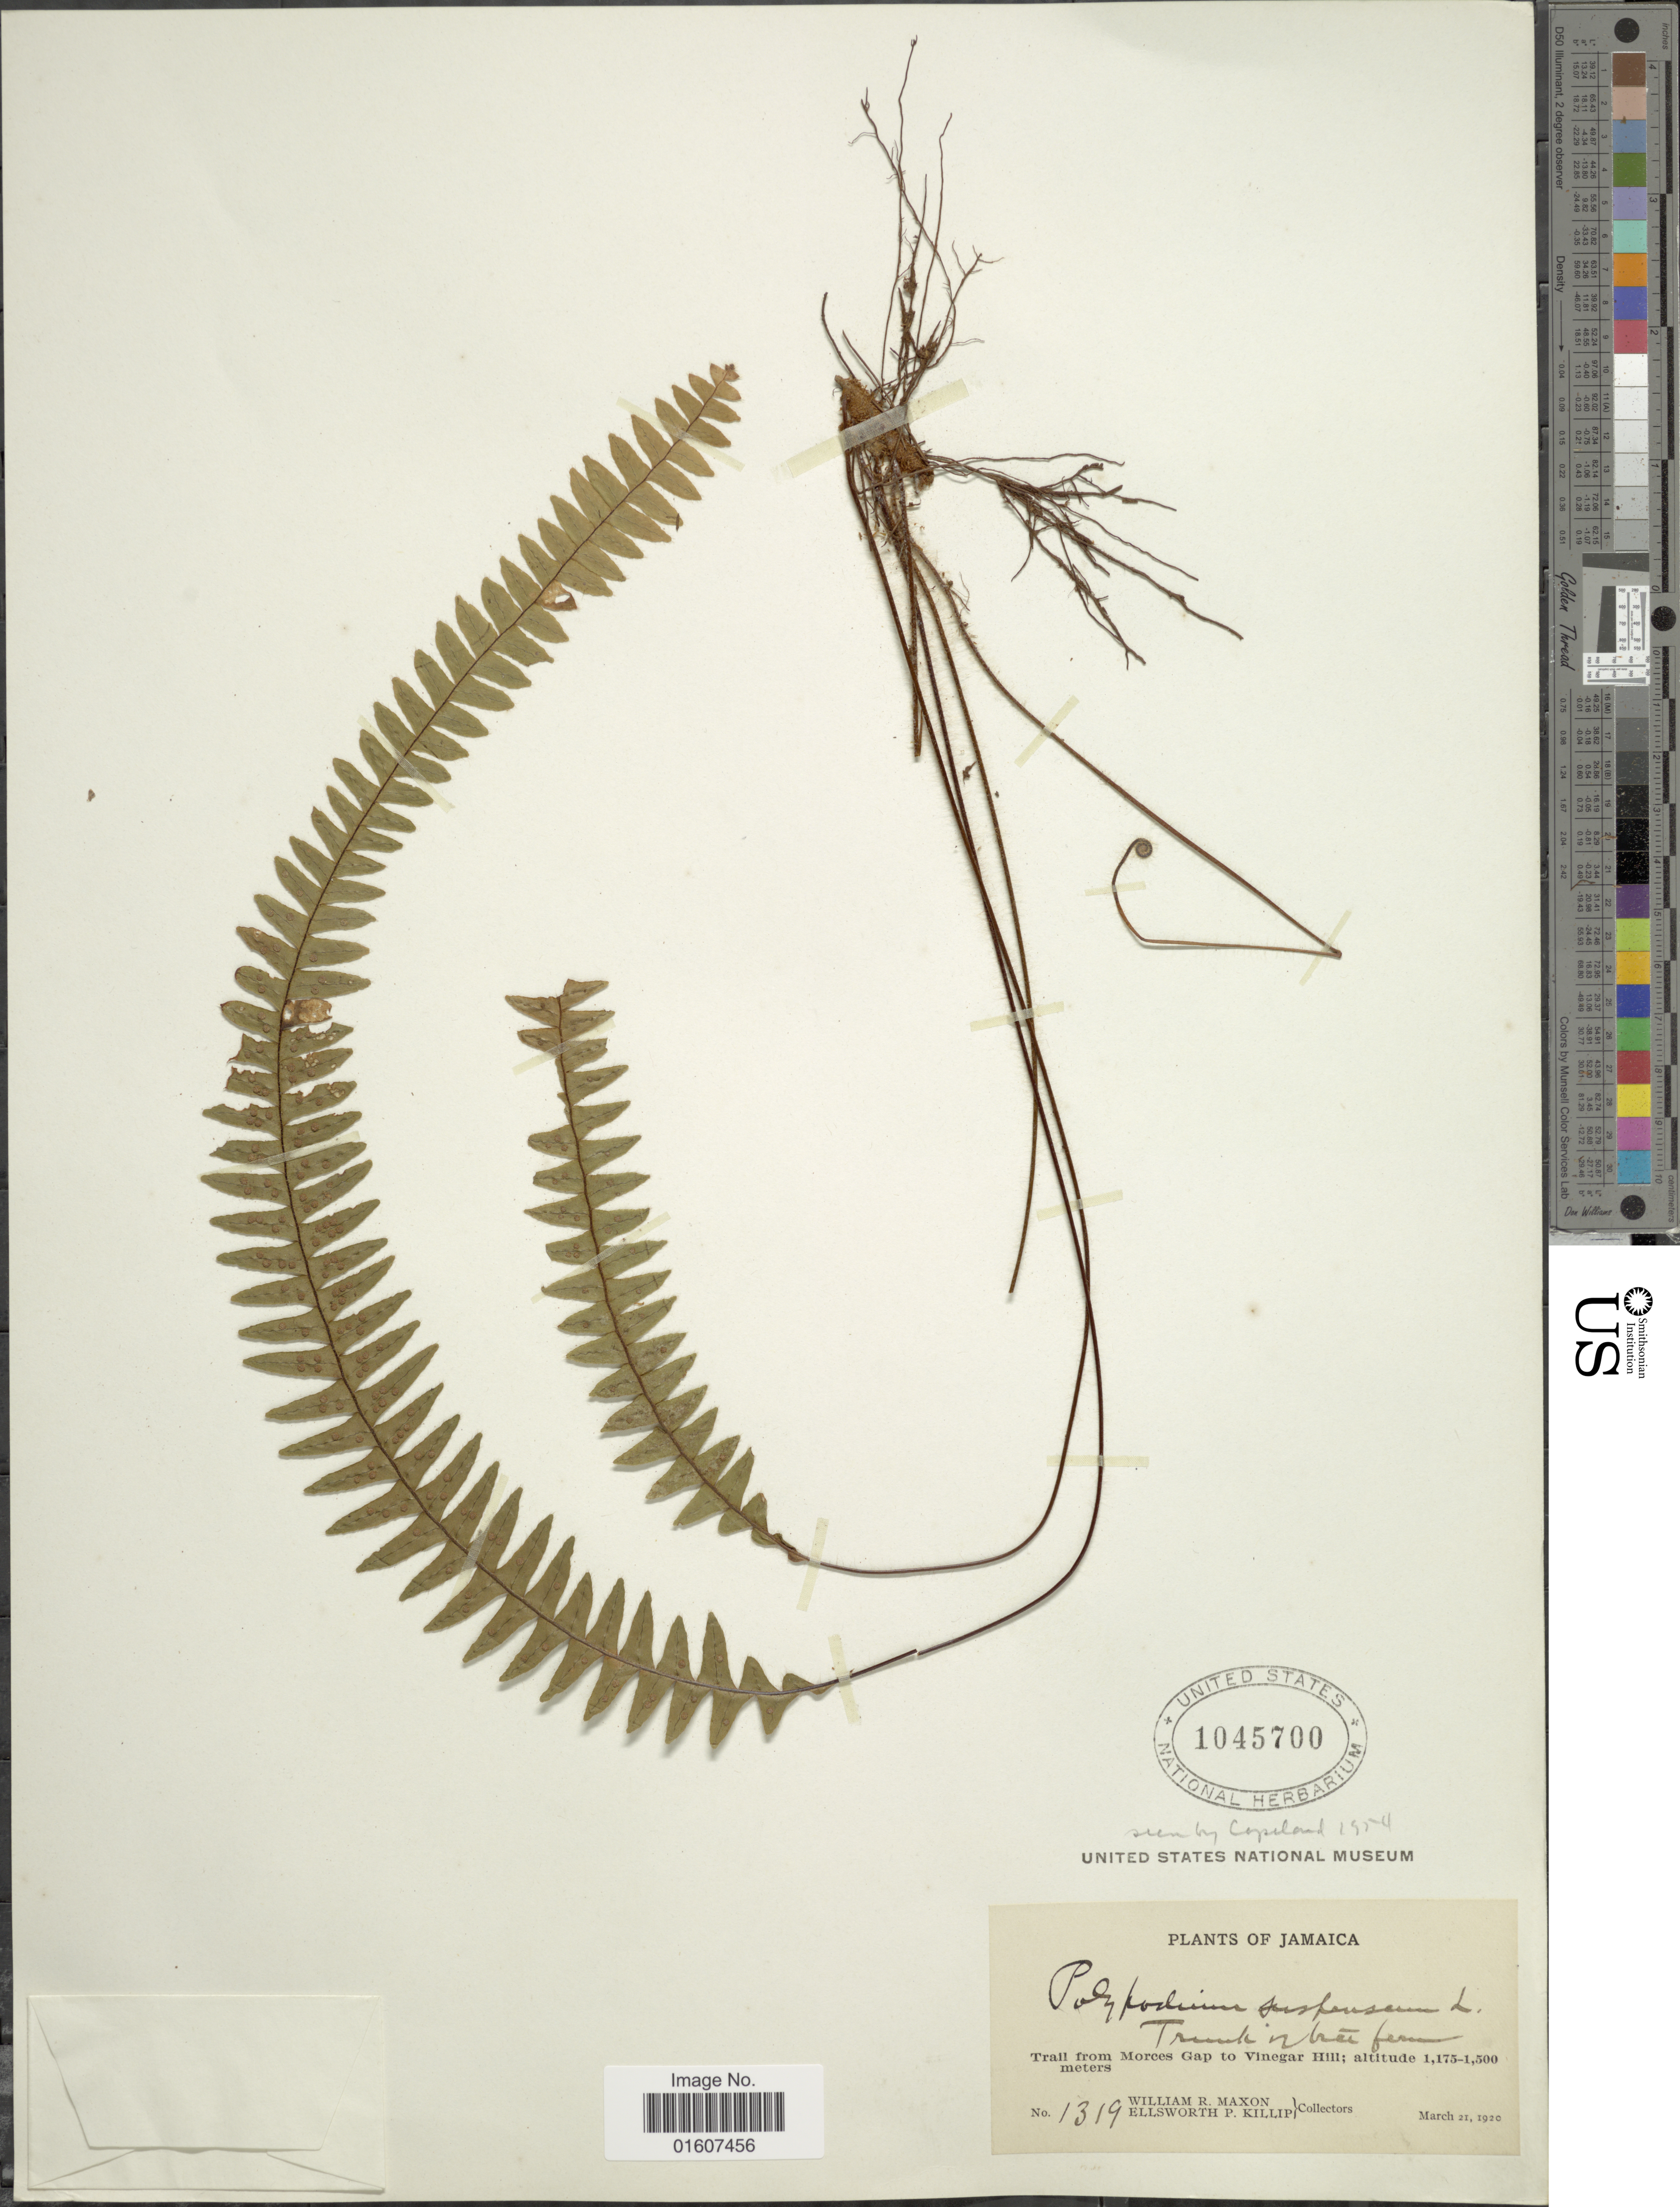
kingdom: Plantae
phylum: Tracheophyta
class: Polypodiopsida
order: Polypodiales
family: Polypodiaceae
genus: Terpsichore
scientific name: Terpsichore asplenifolia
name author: (L.) A.R. Sm.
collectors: W. R. Maxon & E. P. Killip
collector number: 1319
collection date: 1920-03-21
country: Jamaica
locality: Trail from Morces Gap to Vinegar Hill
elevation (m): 1175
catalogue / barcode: US 1045700